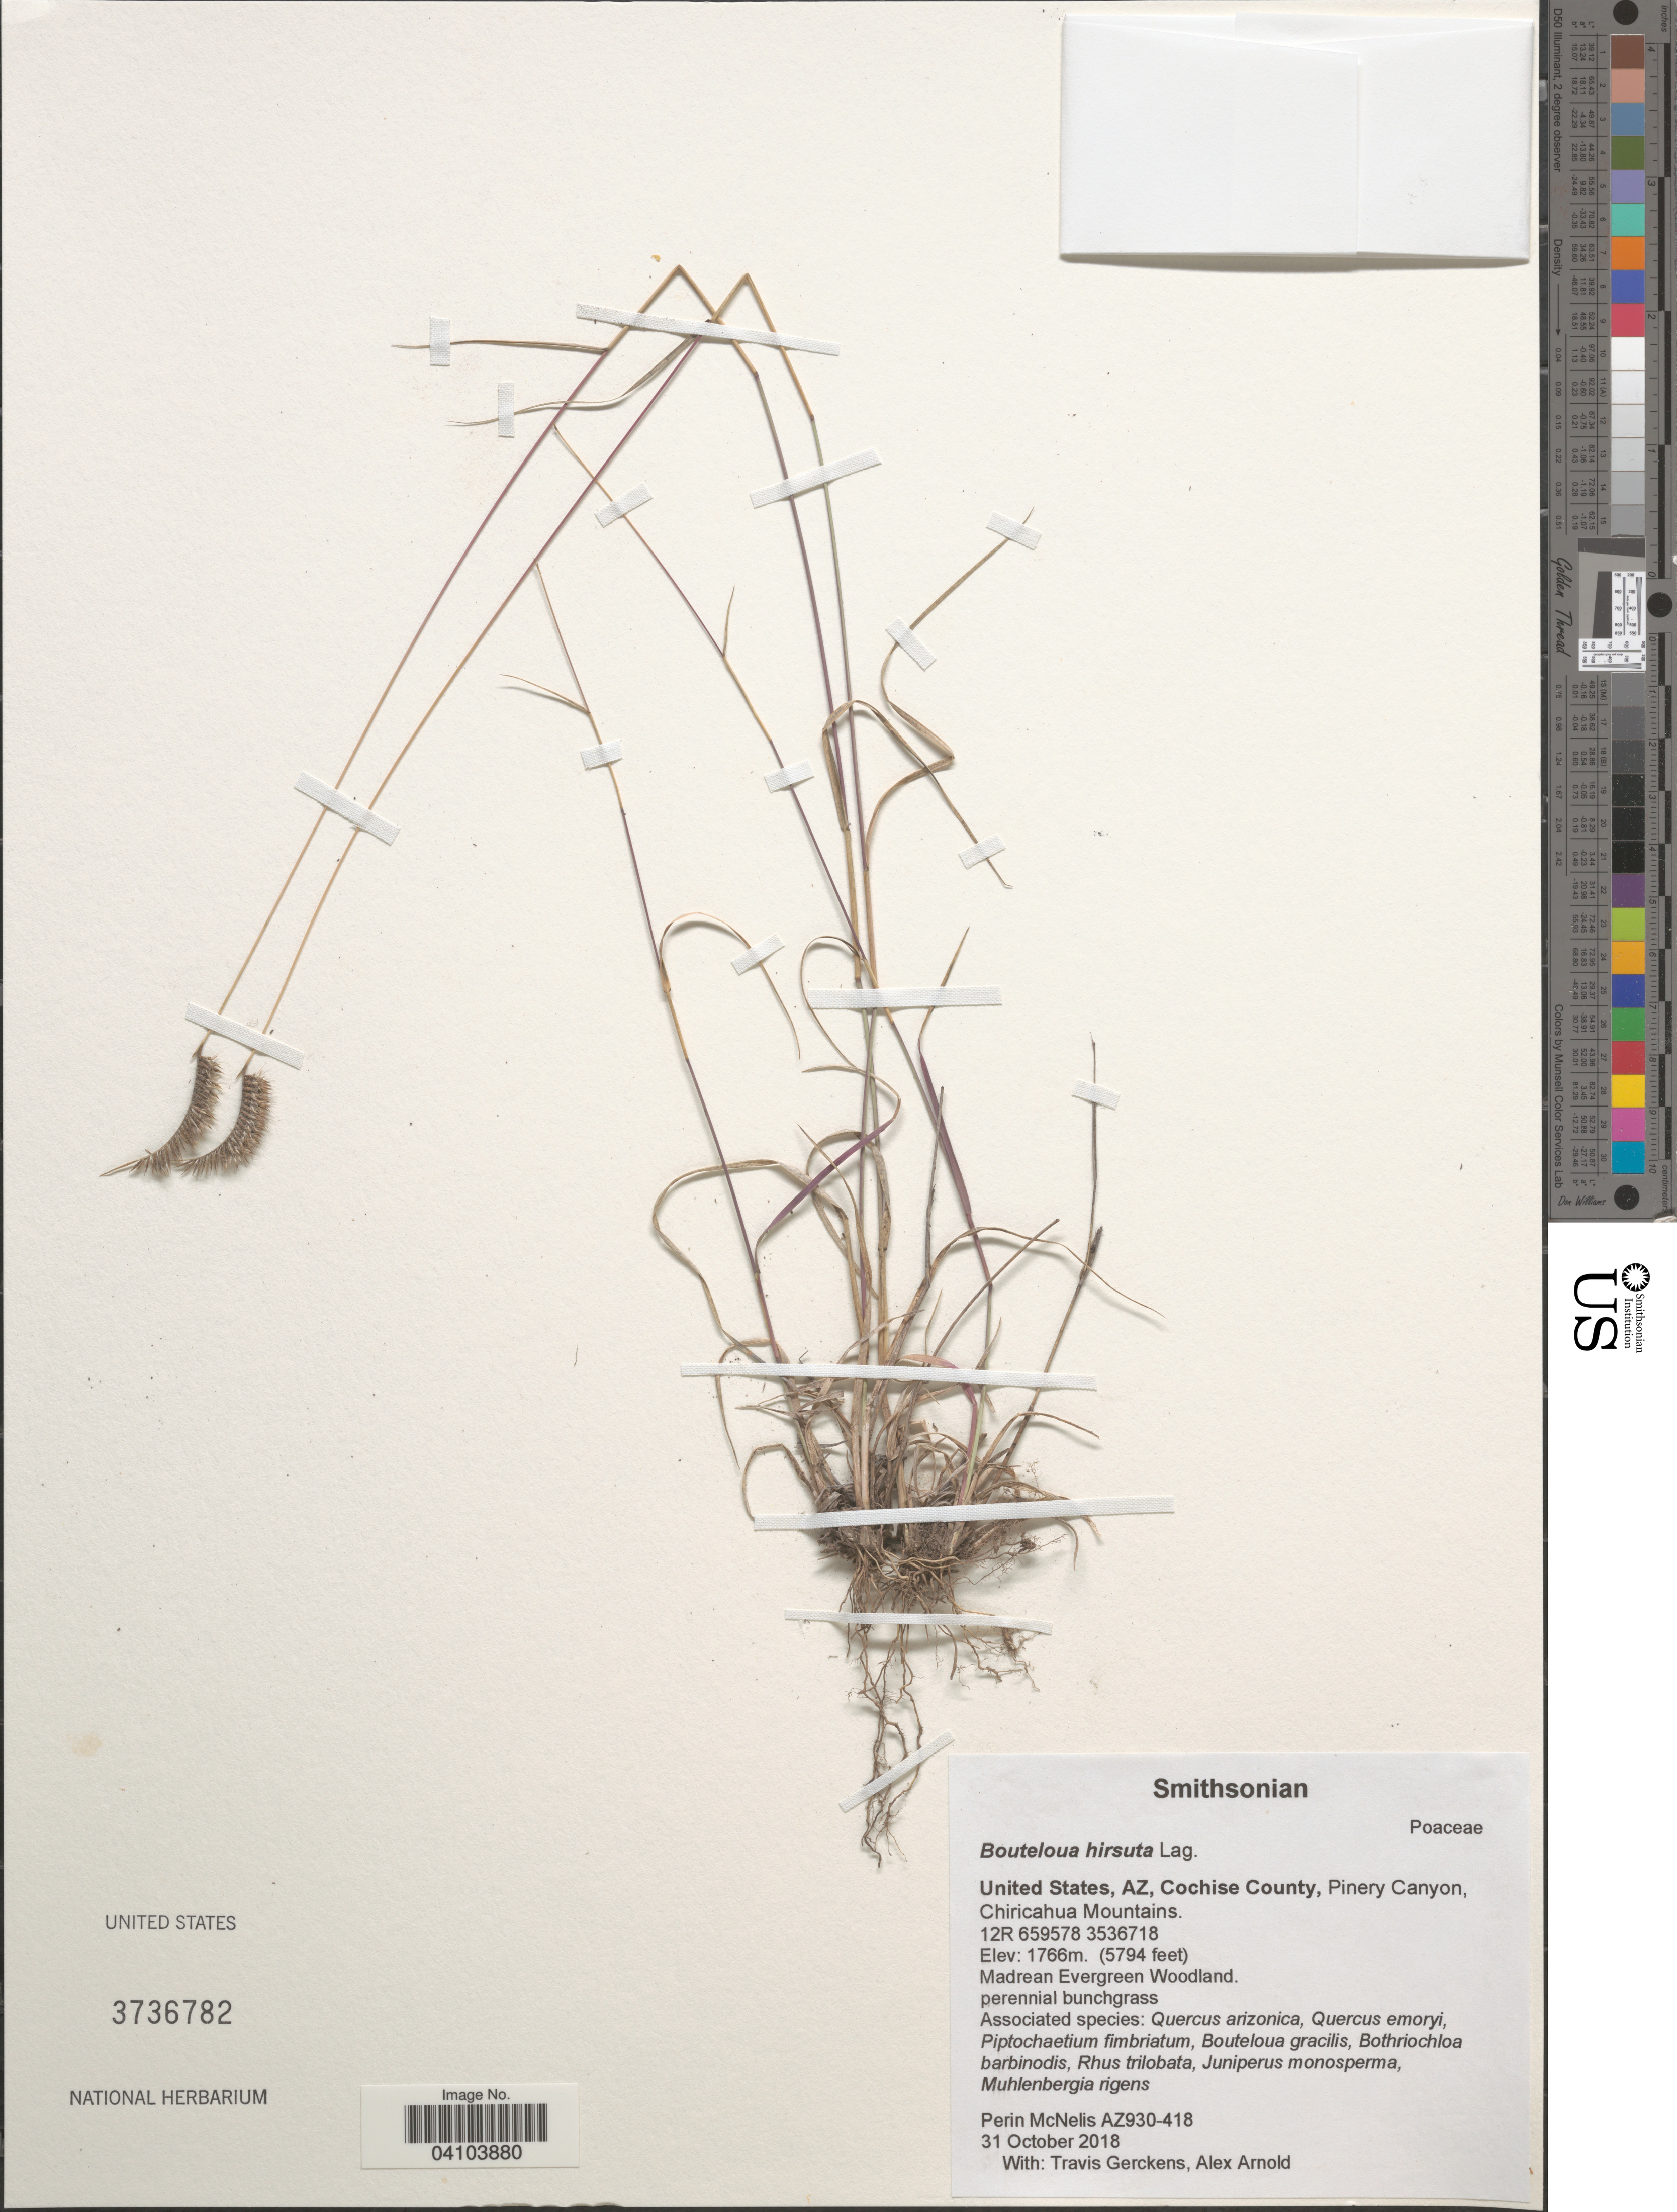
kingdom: Plantae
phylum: Tracheophyta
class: Liliopsida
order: Poales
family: Poaceae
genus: Bouteloua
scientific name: Bouteloua hirsuta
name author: Lag.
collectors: P. McNelis, T. Gerckens & A. Arnold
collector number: AZ930-418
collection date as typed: Transcribed d/m/y: 31/10/2018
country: United States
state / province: Arizona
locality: Cochise County, Pinery Canyon, Chiricahua Mountains. 12R 659578 3536718.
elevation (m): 1766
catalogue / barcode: US 3736782